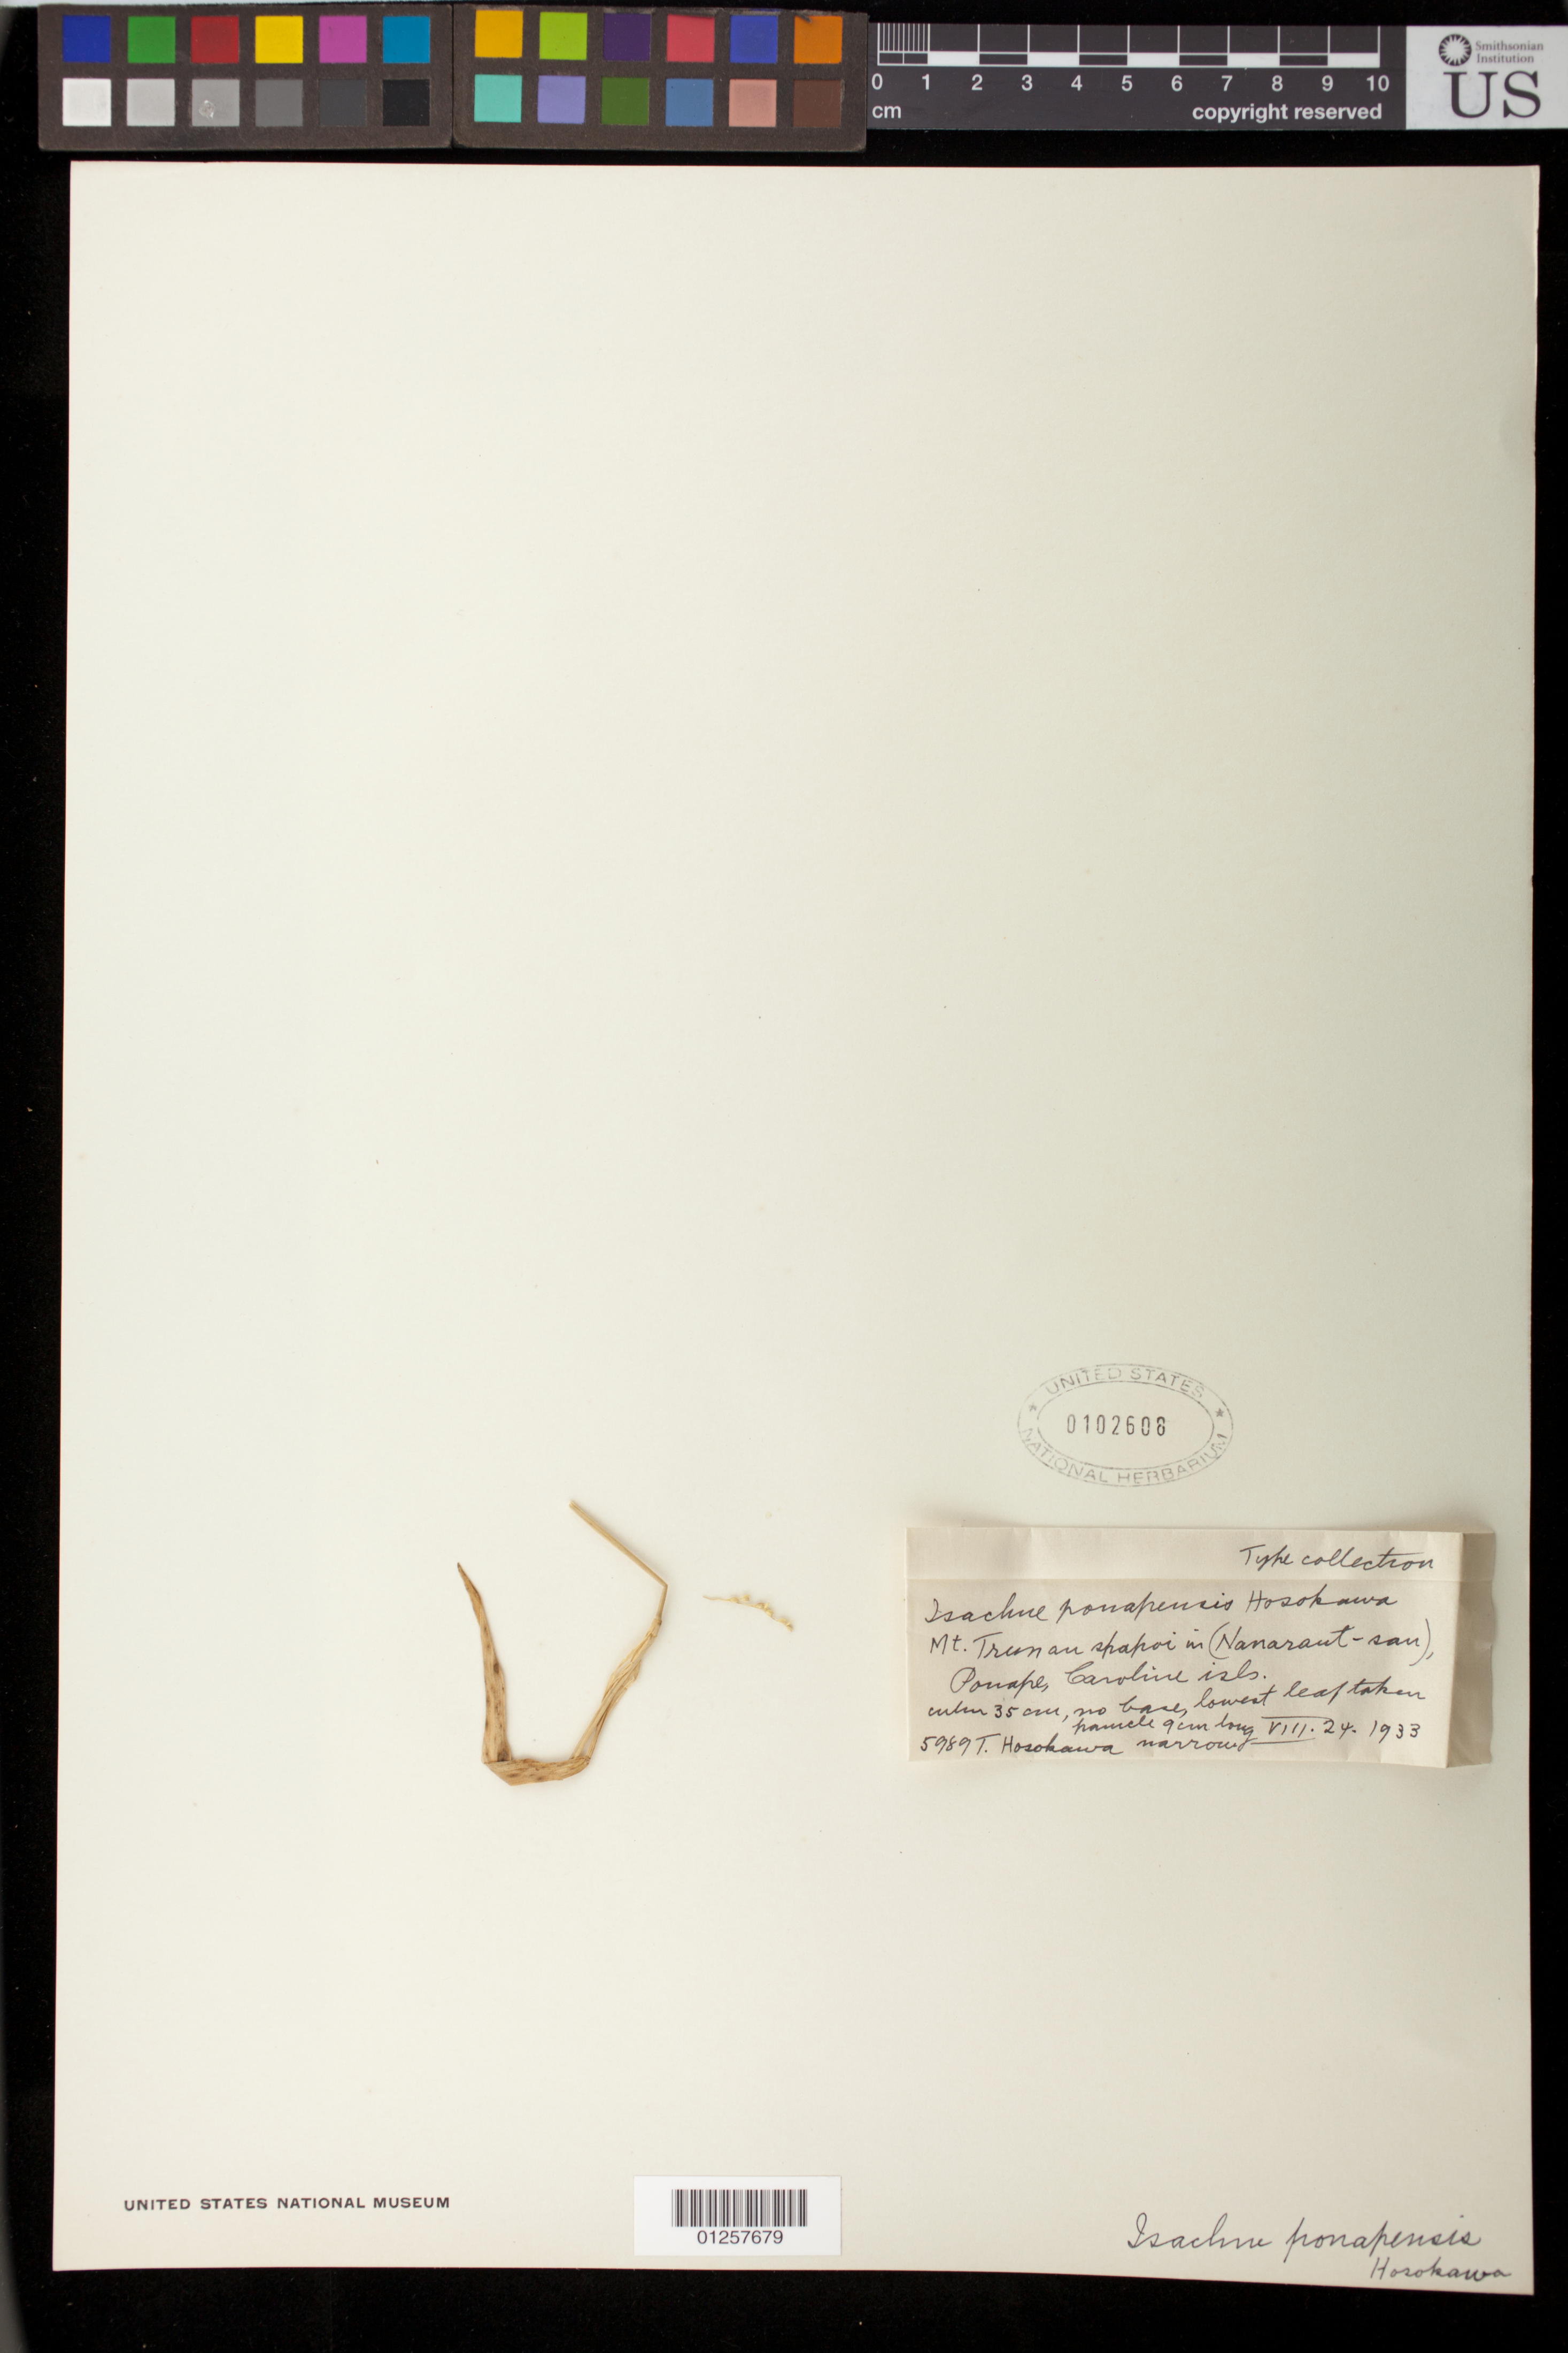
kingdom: Plantae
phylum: Tracheophyta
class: Liliopsida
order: Poales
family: Poaceae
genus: Isachne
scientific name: Isachne ponapensis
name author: Hosok.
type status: Type Collection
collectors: T. Hosokawa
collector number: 5989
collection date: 1933-08-24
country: Micronesia, Federated States of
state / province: Pohnpei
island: Pohnpei [Ponape]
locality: Ponape, Mt. Nanaraut.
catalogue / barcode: US 102608